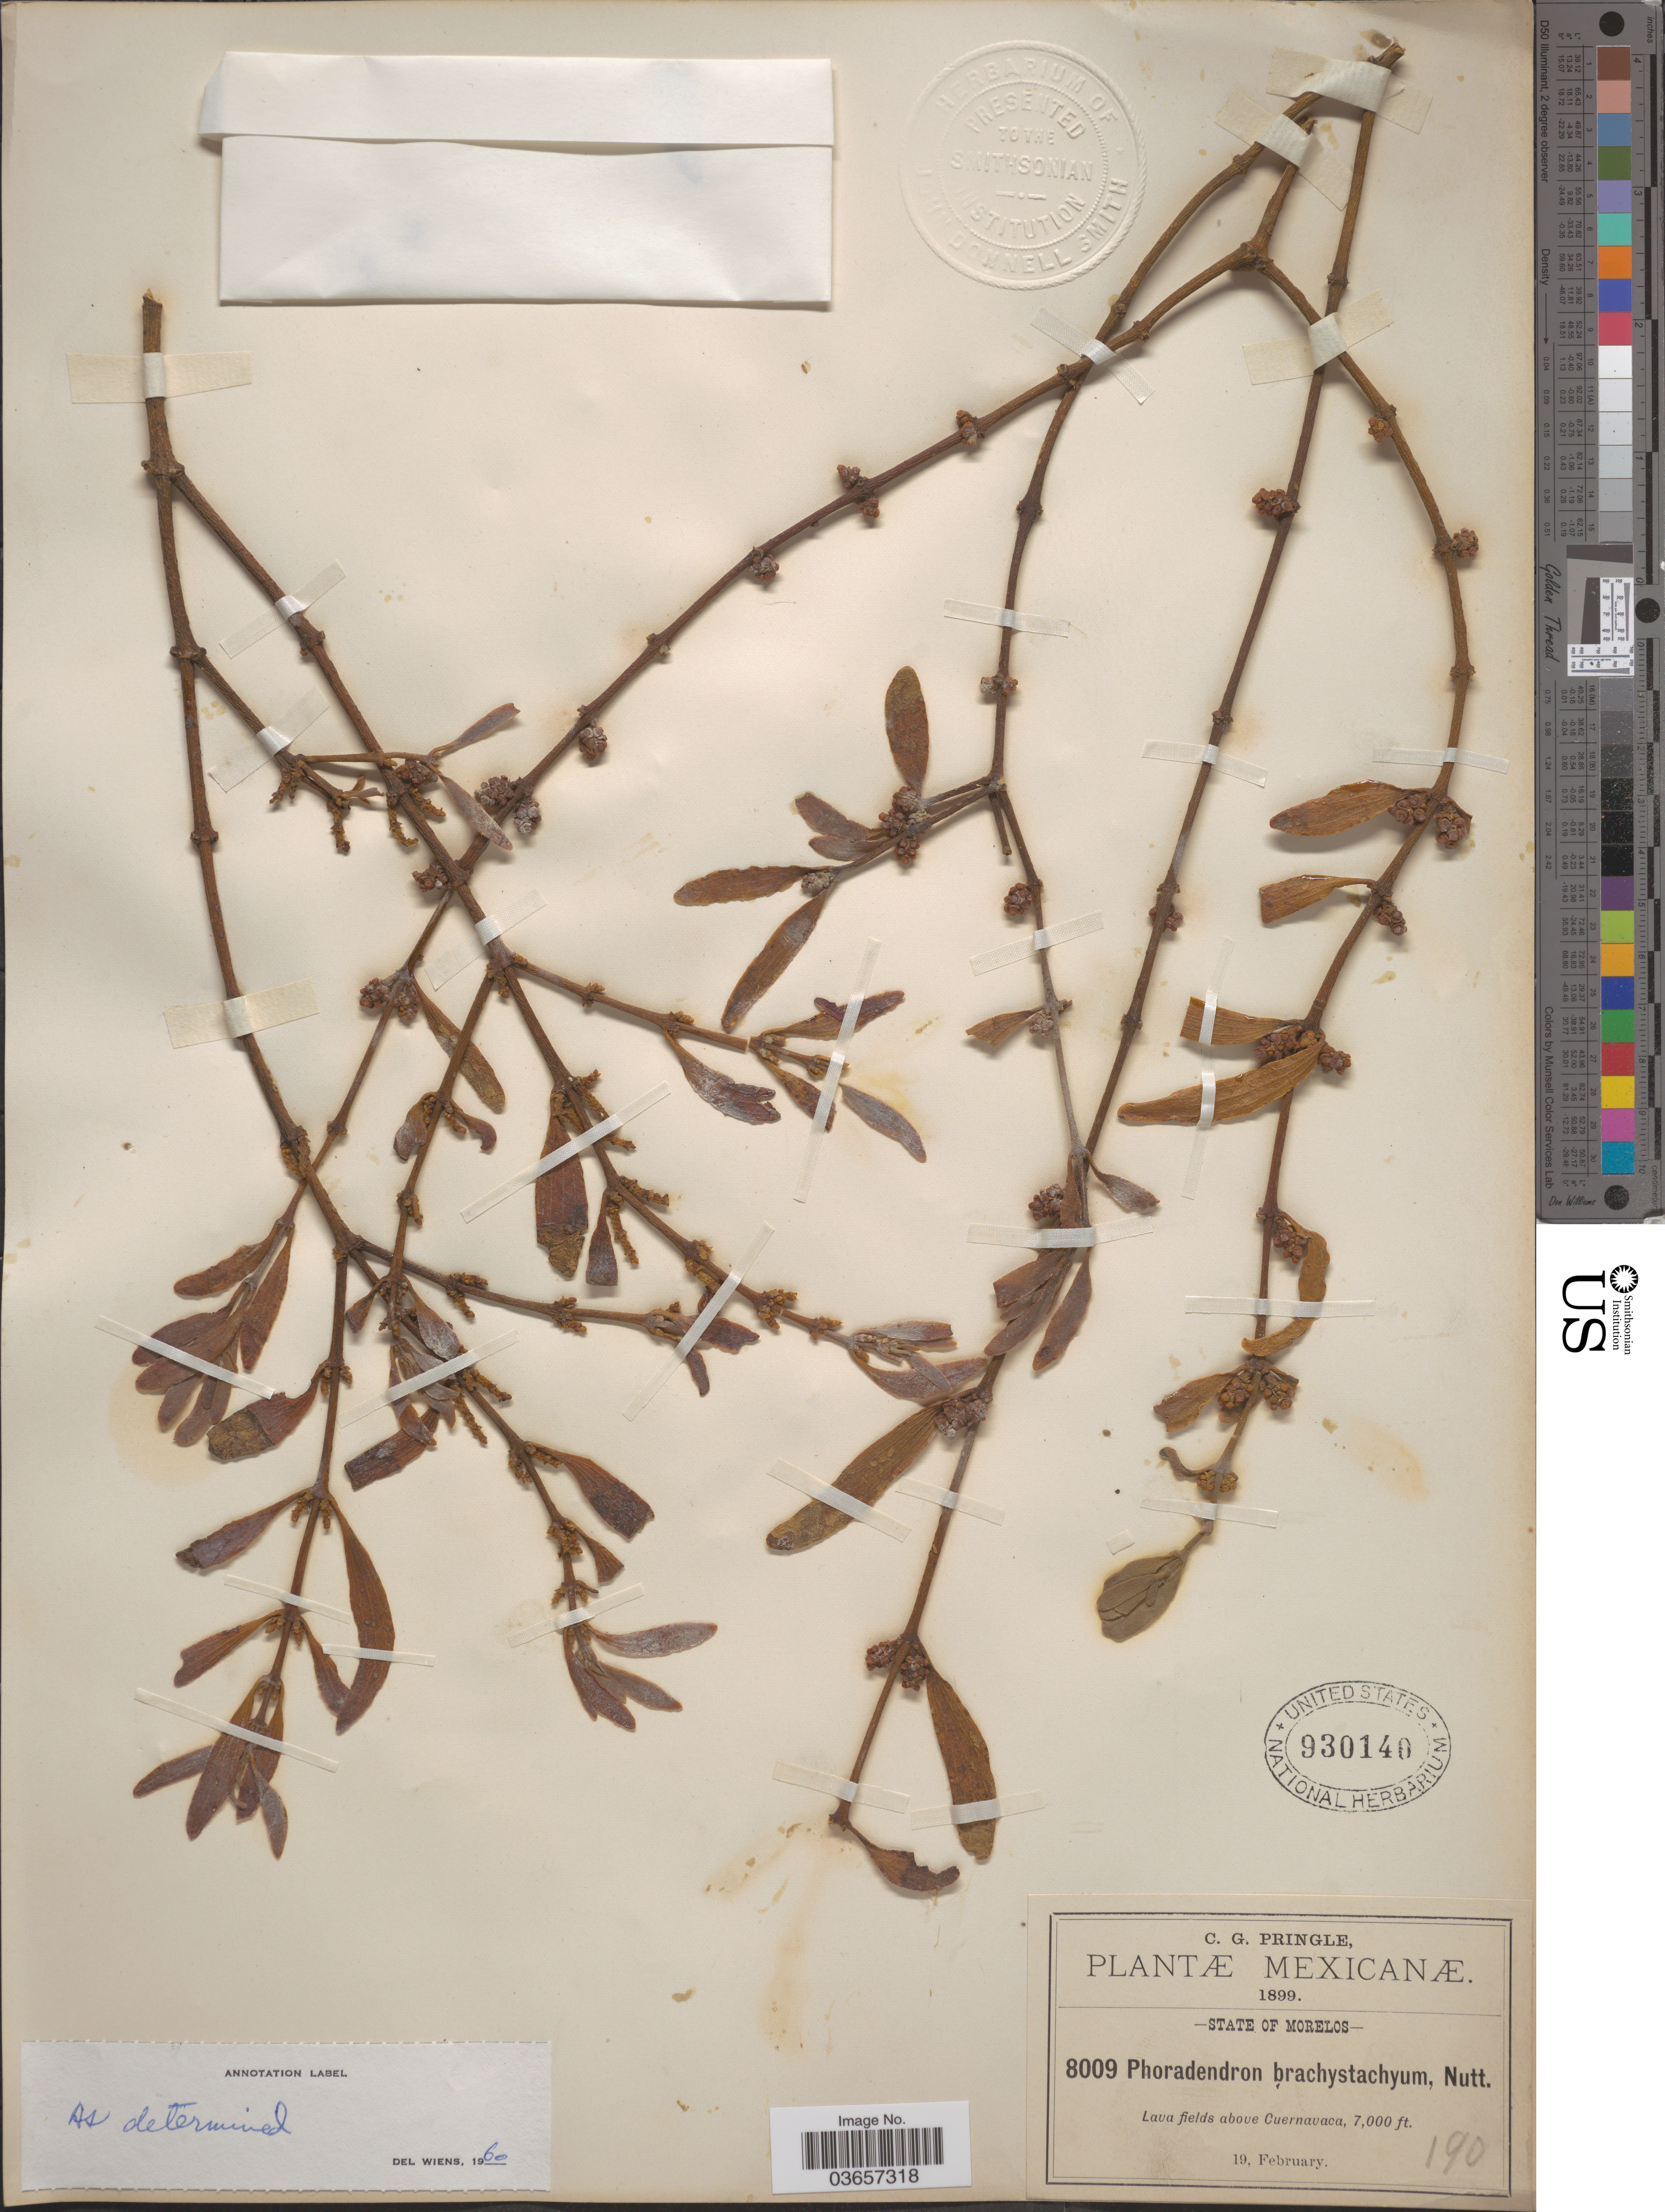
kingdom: Plantae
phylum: Tracheophyta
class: Magnoliopsida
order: Santalales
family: Viscaceae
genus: Phoradendron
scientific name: Phoradendron brachystachyum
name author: (DC.) Oliv.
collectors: C. G. Pringle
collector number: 8009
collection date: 1899-02-19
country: Mexico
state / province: Morelos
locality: Lava fields above Cuernavaca.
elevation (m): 2134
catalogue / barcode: US 930140